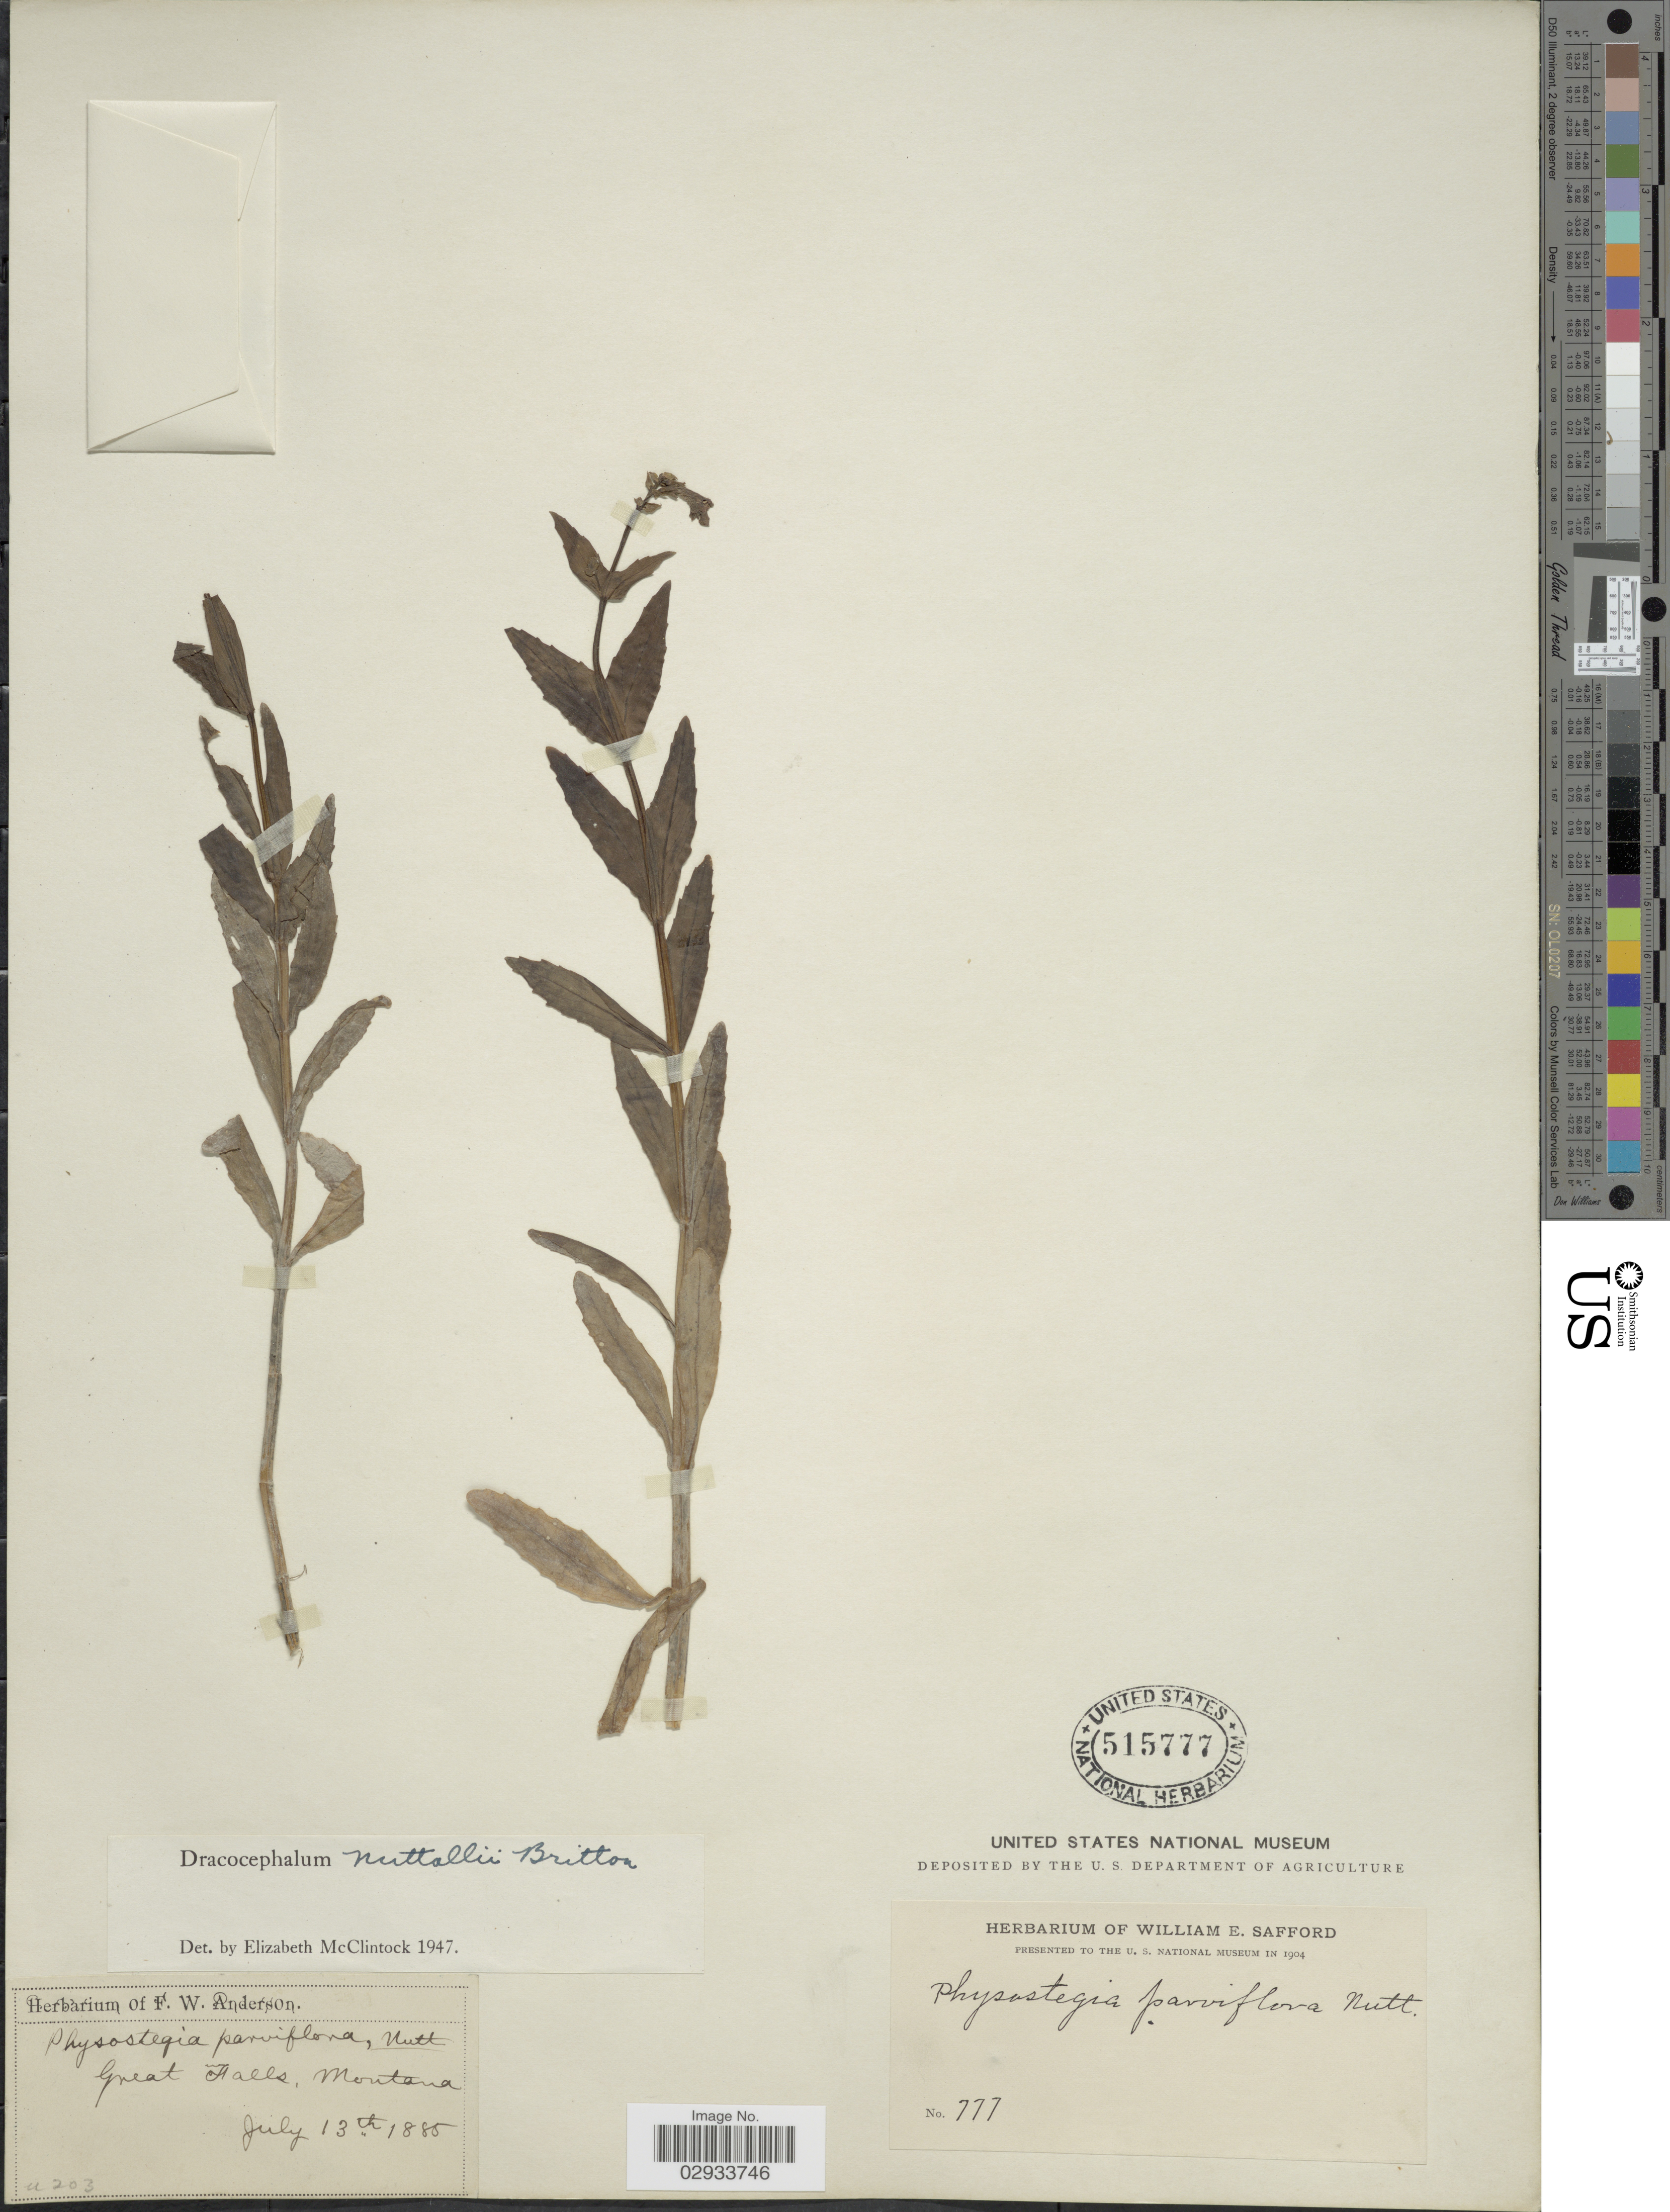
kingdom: Plantae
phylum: Tracheophyta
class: Magnoliopsida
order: Lamiales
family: Lamiaceae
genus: Physostegia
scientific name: Physostegia nuttallii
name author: (Britton) Fassett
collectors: ex herb. F.W. Anderson & ex herb. W. E. Safford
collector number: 4203/777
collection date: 1885-07-13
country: United States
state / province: Montana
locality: Great Falls, Montana.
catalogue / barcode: US 515777